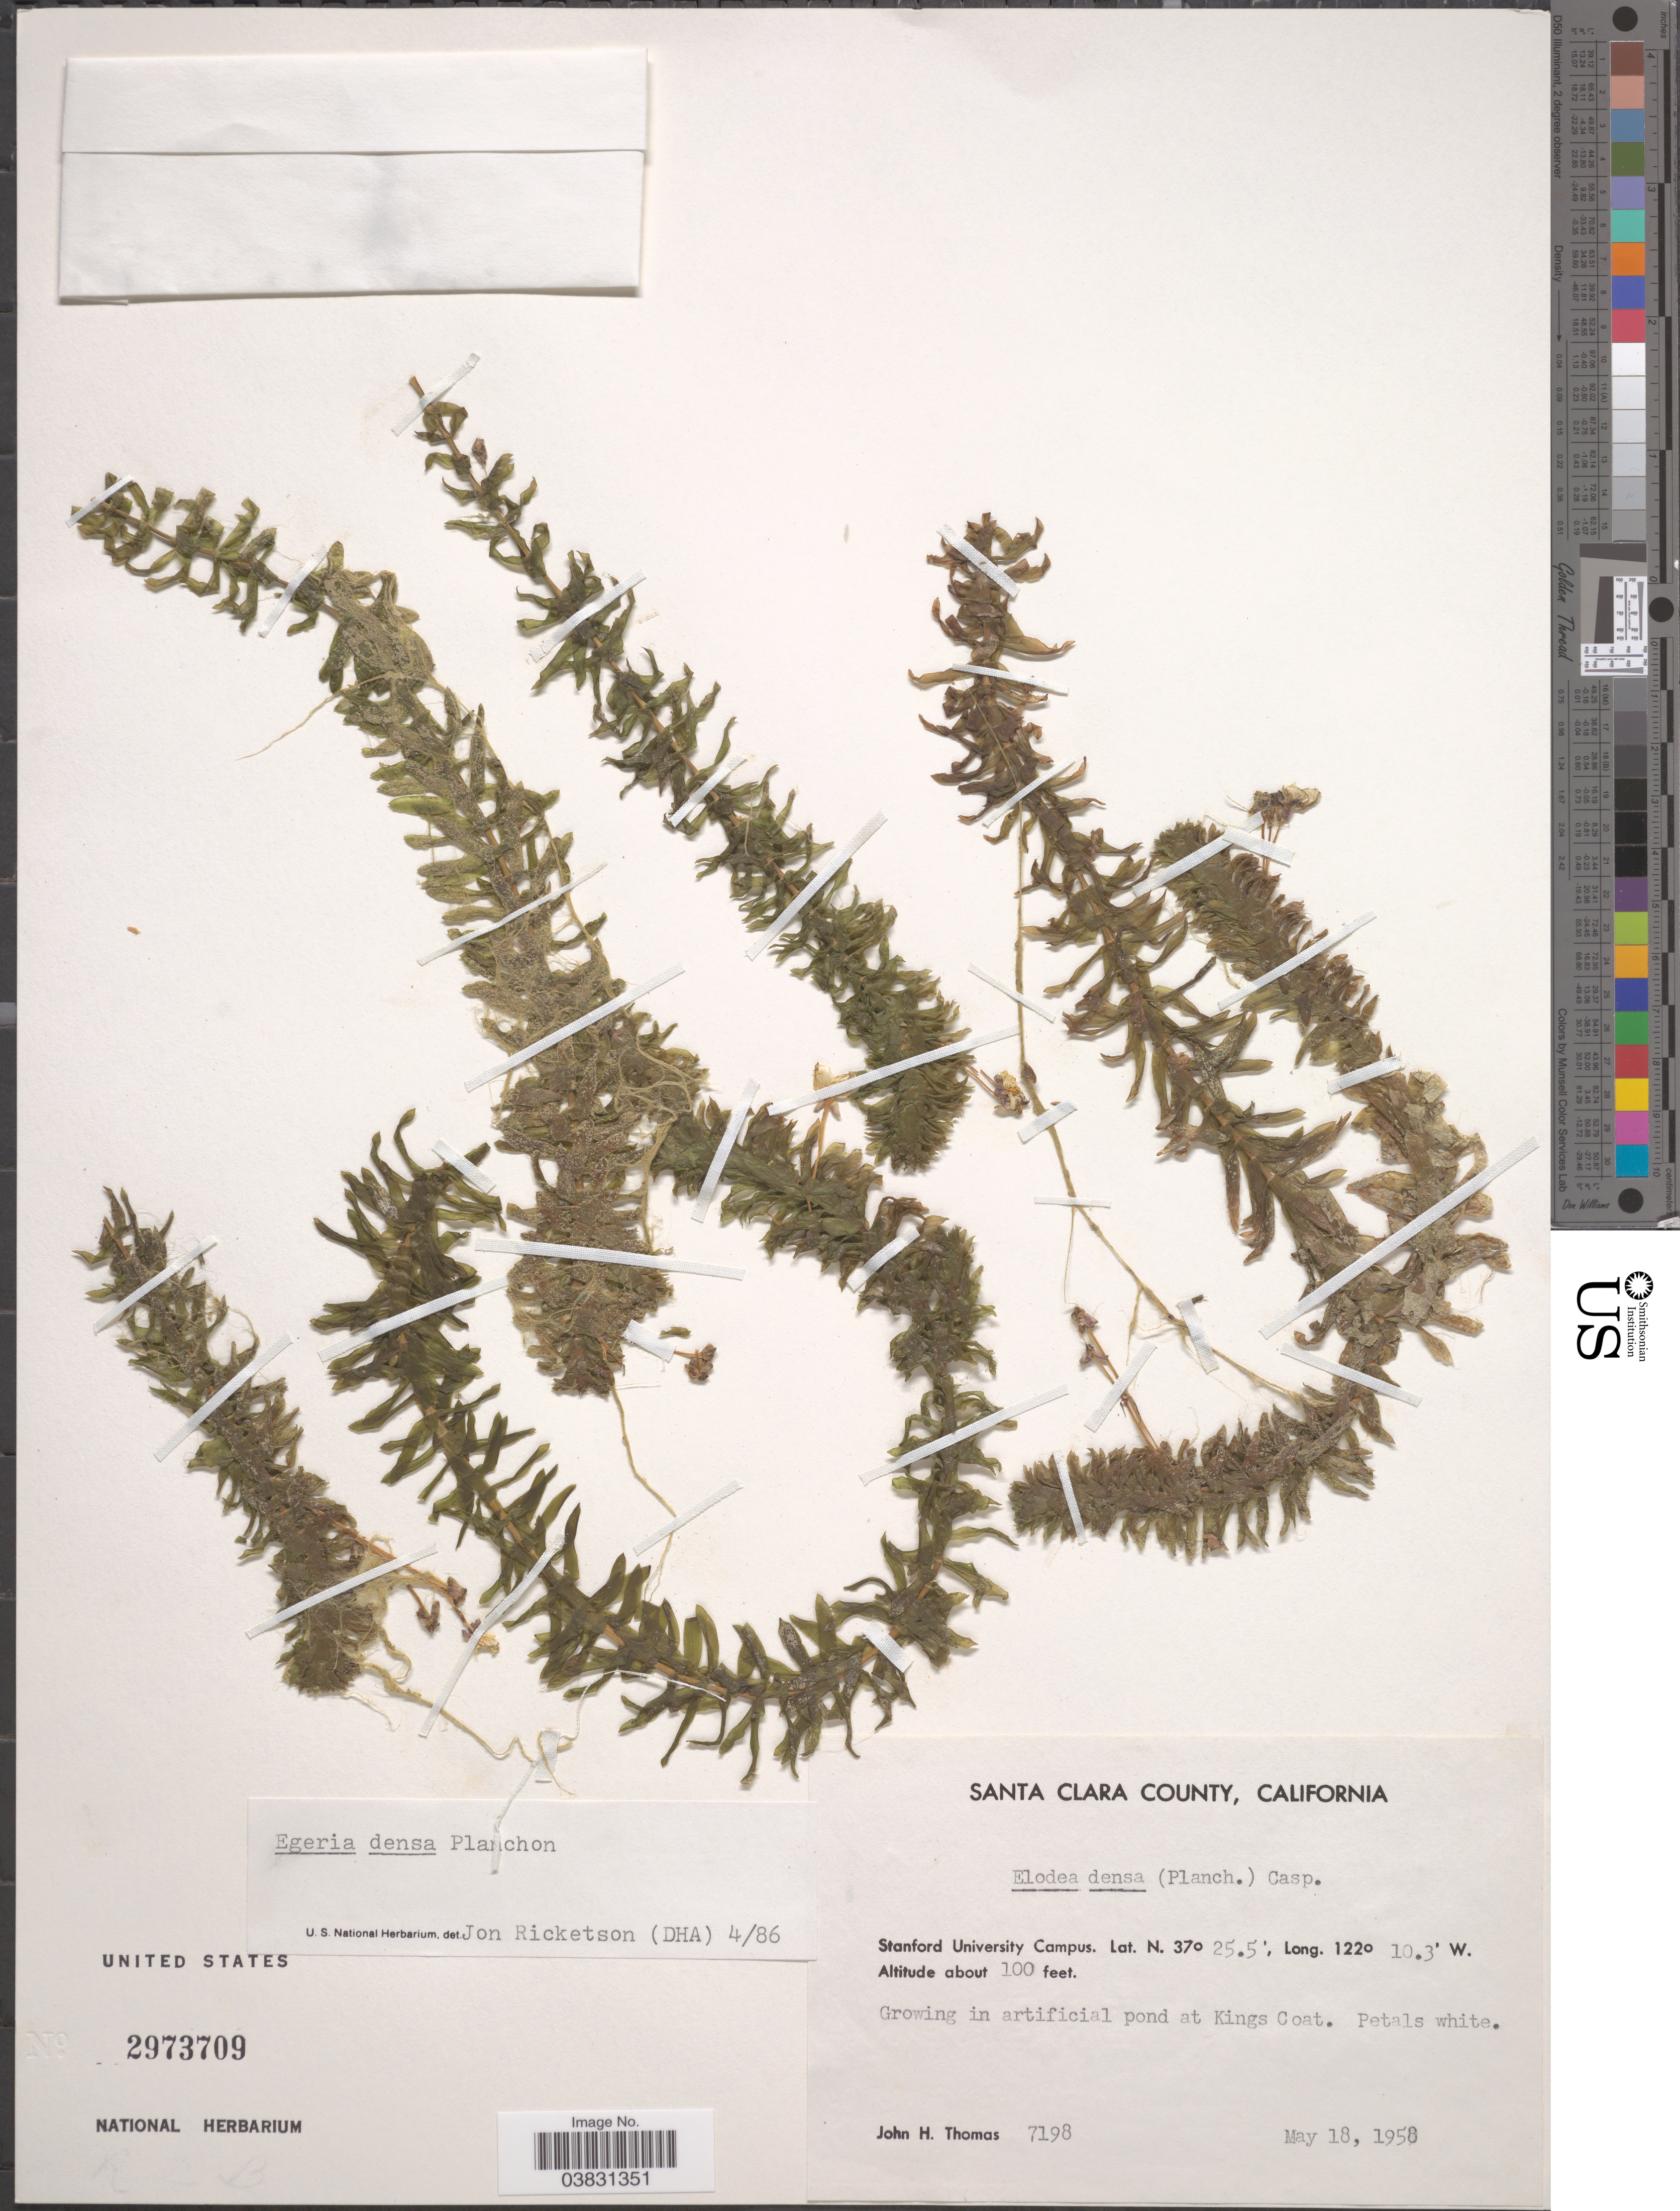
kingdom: Plantae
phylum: Tracheophyta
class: Liliopsida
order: Alismatales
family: Hydrocharitaceae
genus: Egeria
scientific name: Egeria densa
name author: Planch.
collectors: J. H. Thomas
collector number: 7198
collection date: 1958-05-18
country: United States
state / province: California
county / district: Santa Clara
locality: Santa Clara County. Stanford University Campus. In artificial pond at Kings Coat.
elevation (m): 30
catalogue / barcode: US 2973709